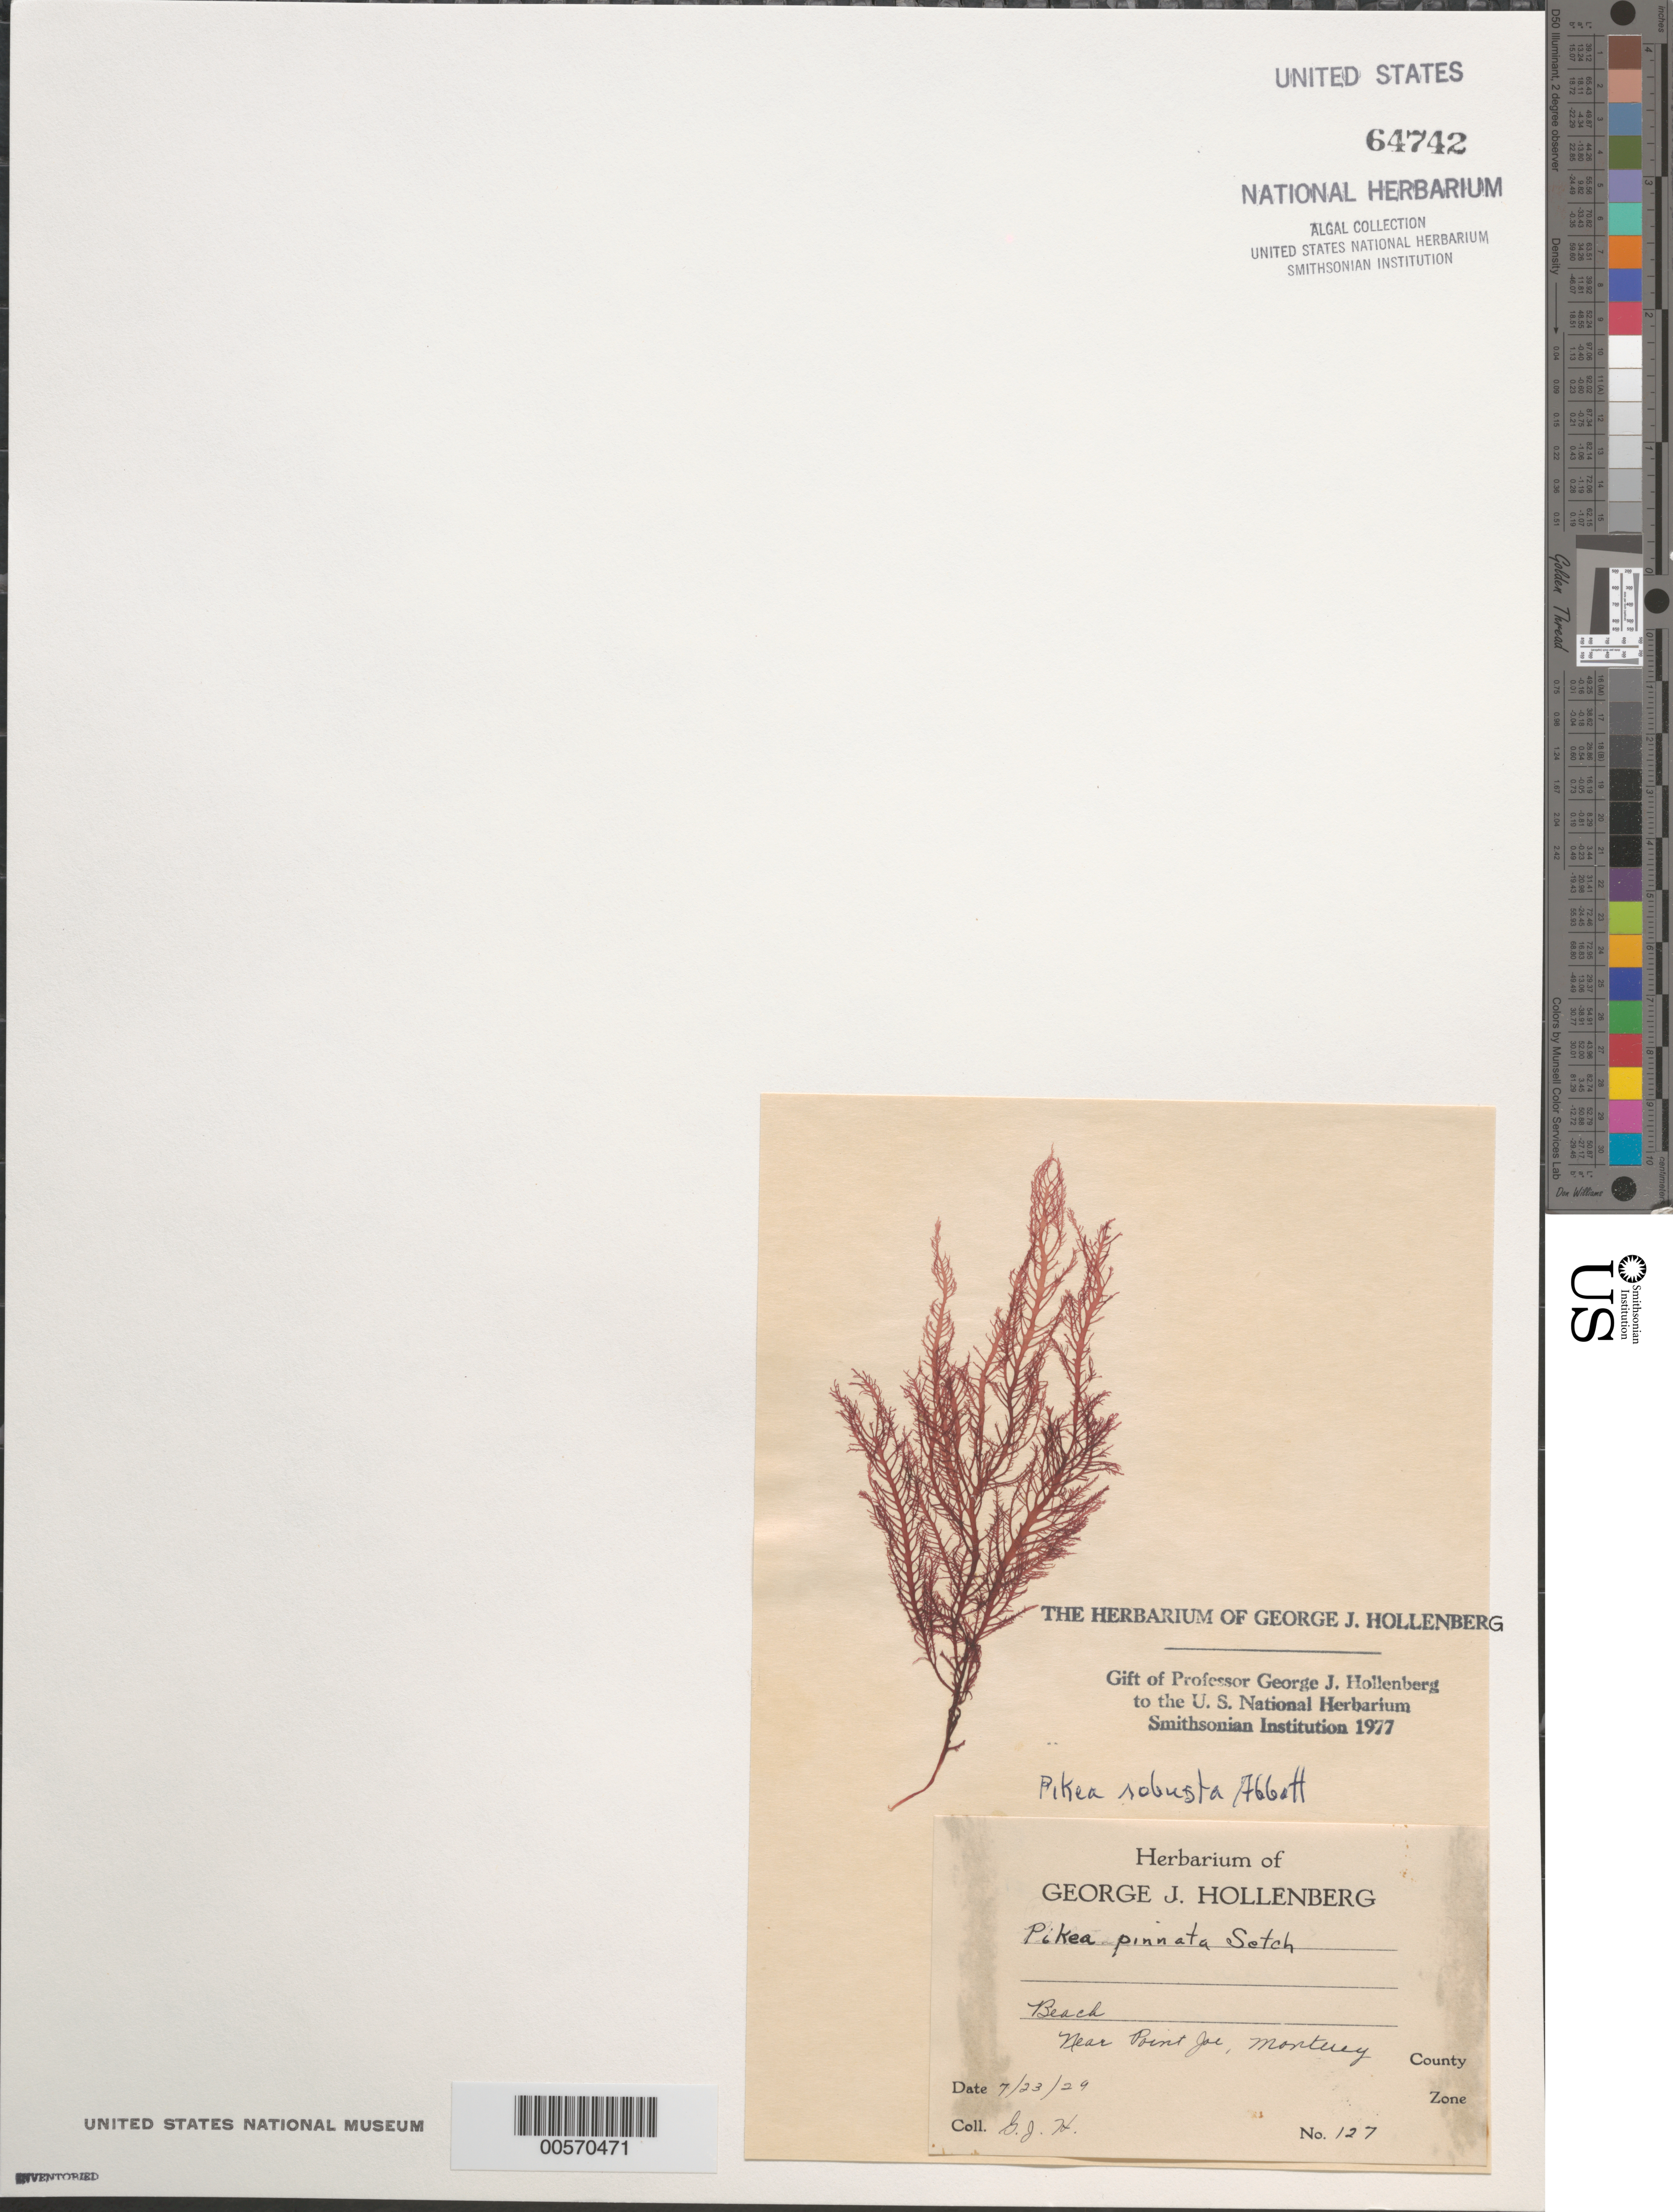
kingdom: Plantae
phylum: Rhodophyta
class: Florideophyceae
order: Gigartinales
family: Dumontiaceae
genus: Pikea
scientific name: Pikea pinnata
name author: Setch. in Collins et al.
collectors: G. Hollenberg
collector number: GJH 127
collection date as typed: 23 Jul 1929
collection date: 1929-07-23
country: United States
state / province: California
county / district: Monterey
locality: Near Point Joe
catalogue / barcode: US 64742